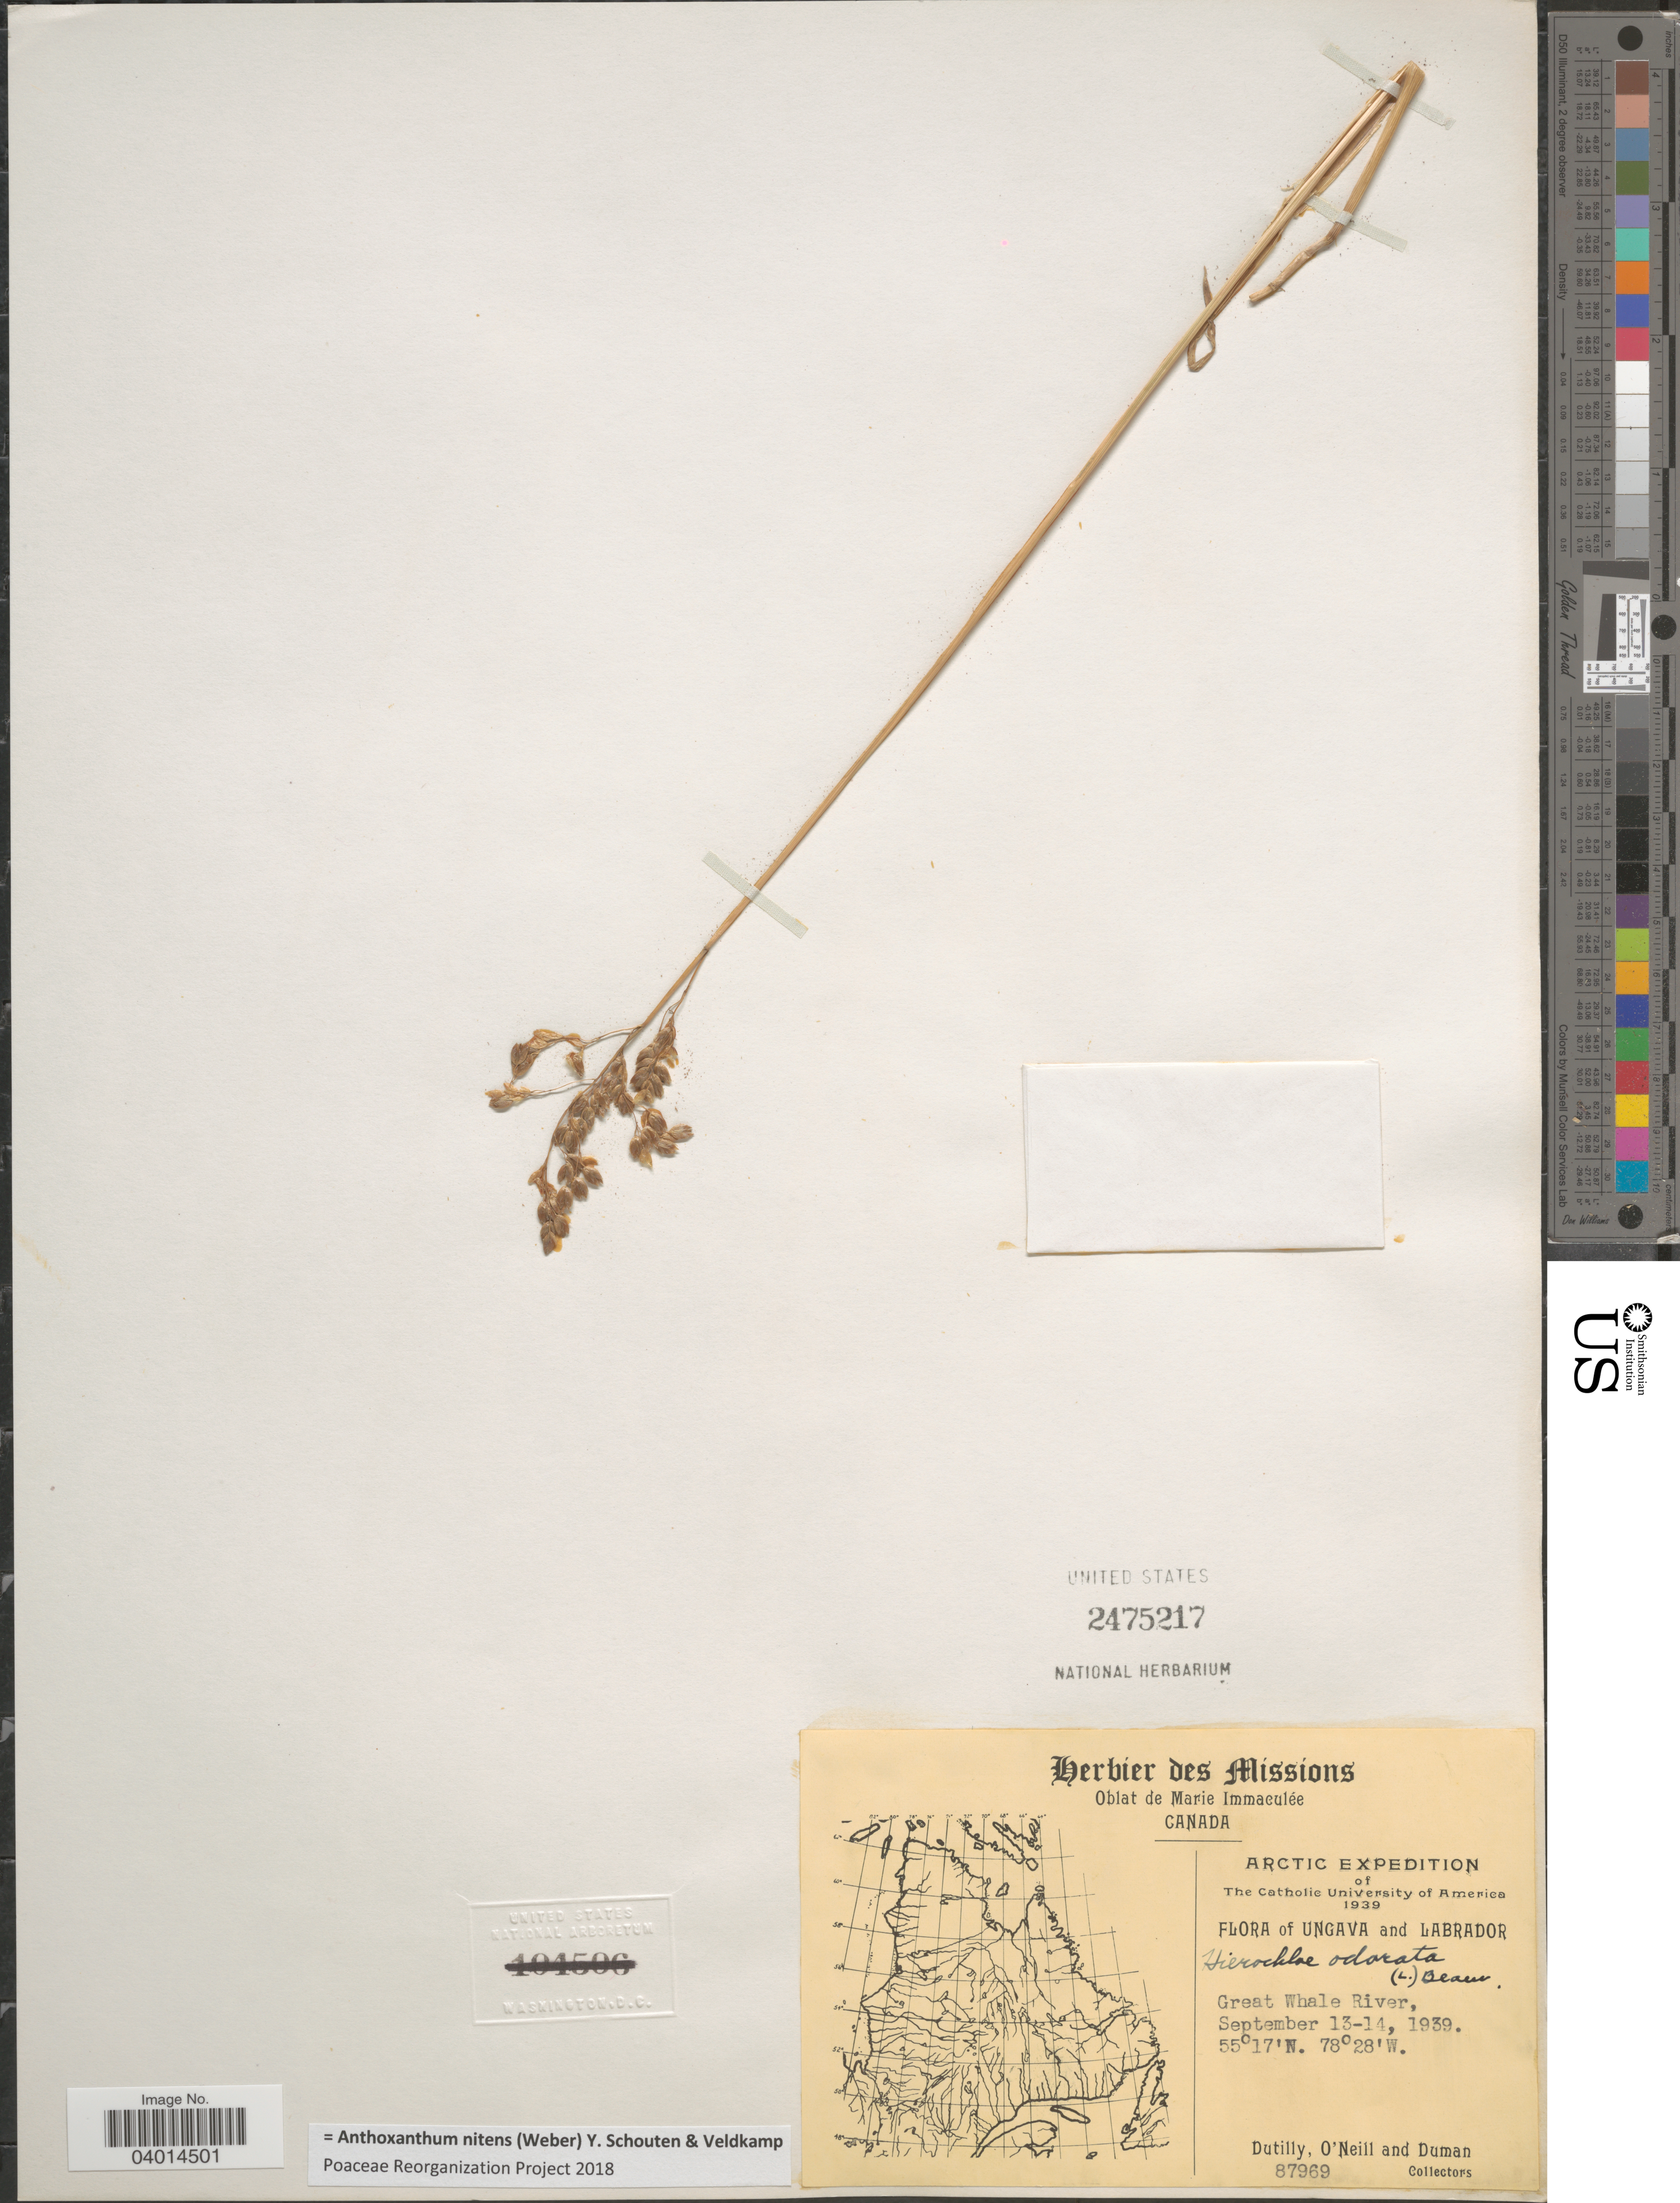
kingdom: Plantae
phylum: Tracheophyta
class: Liliopsida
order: Poales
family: Poaceae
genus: Anthoxanthum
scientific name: Anthoxanthum nitens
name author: (G.H. Weber) R.T.A. Schouten & Veldkamp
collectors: -. Dutilly, -. O'Neill & -. Duman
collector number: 87969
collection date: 1939-09-13/1939-09-14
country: Canada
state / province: Newfoundland and Labrador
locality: Ungava and Labrador. Great Whale River.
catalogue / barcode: US 2475217